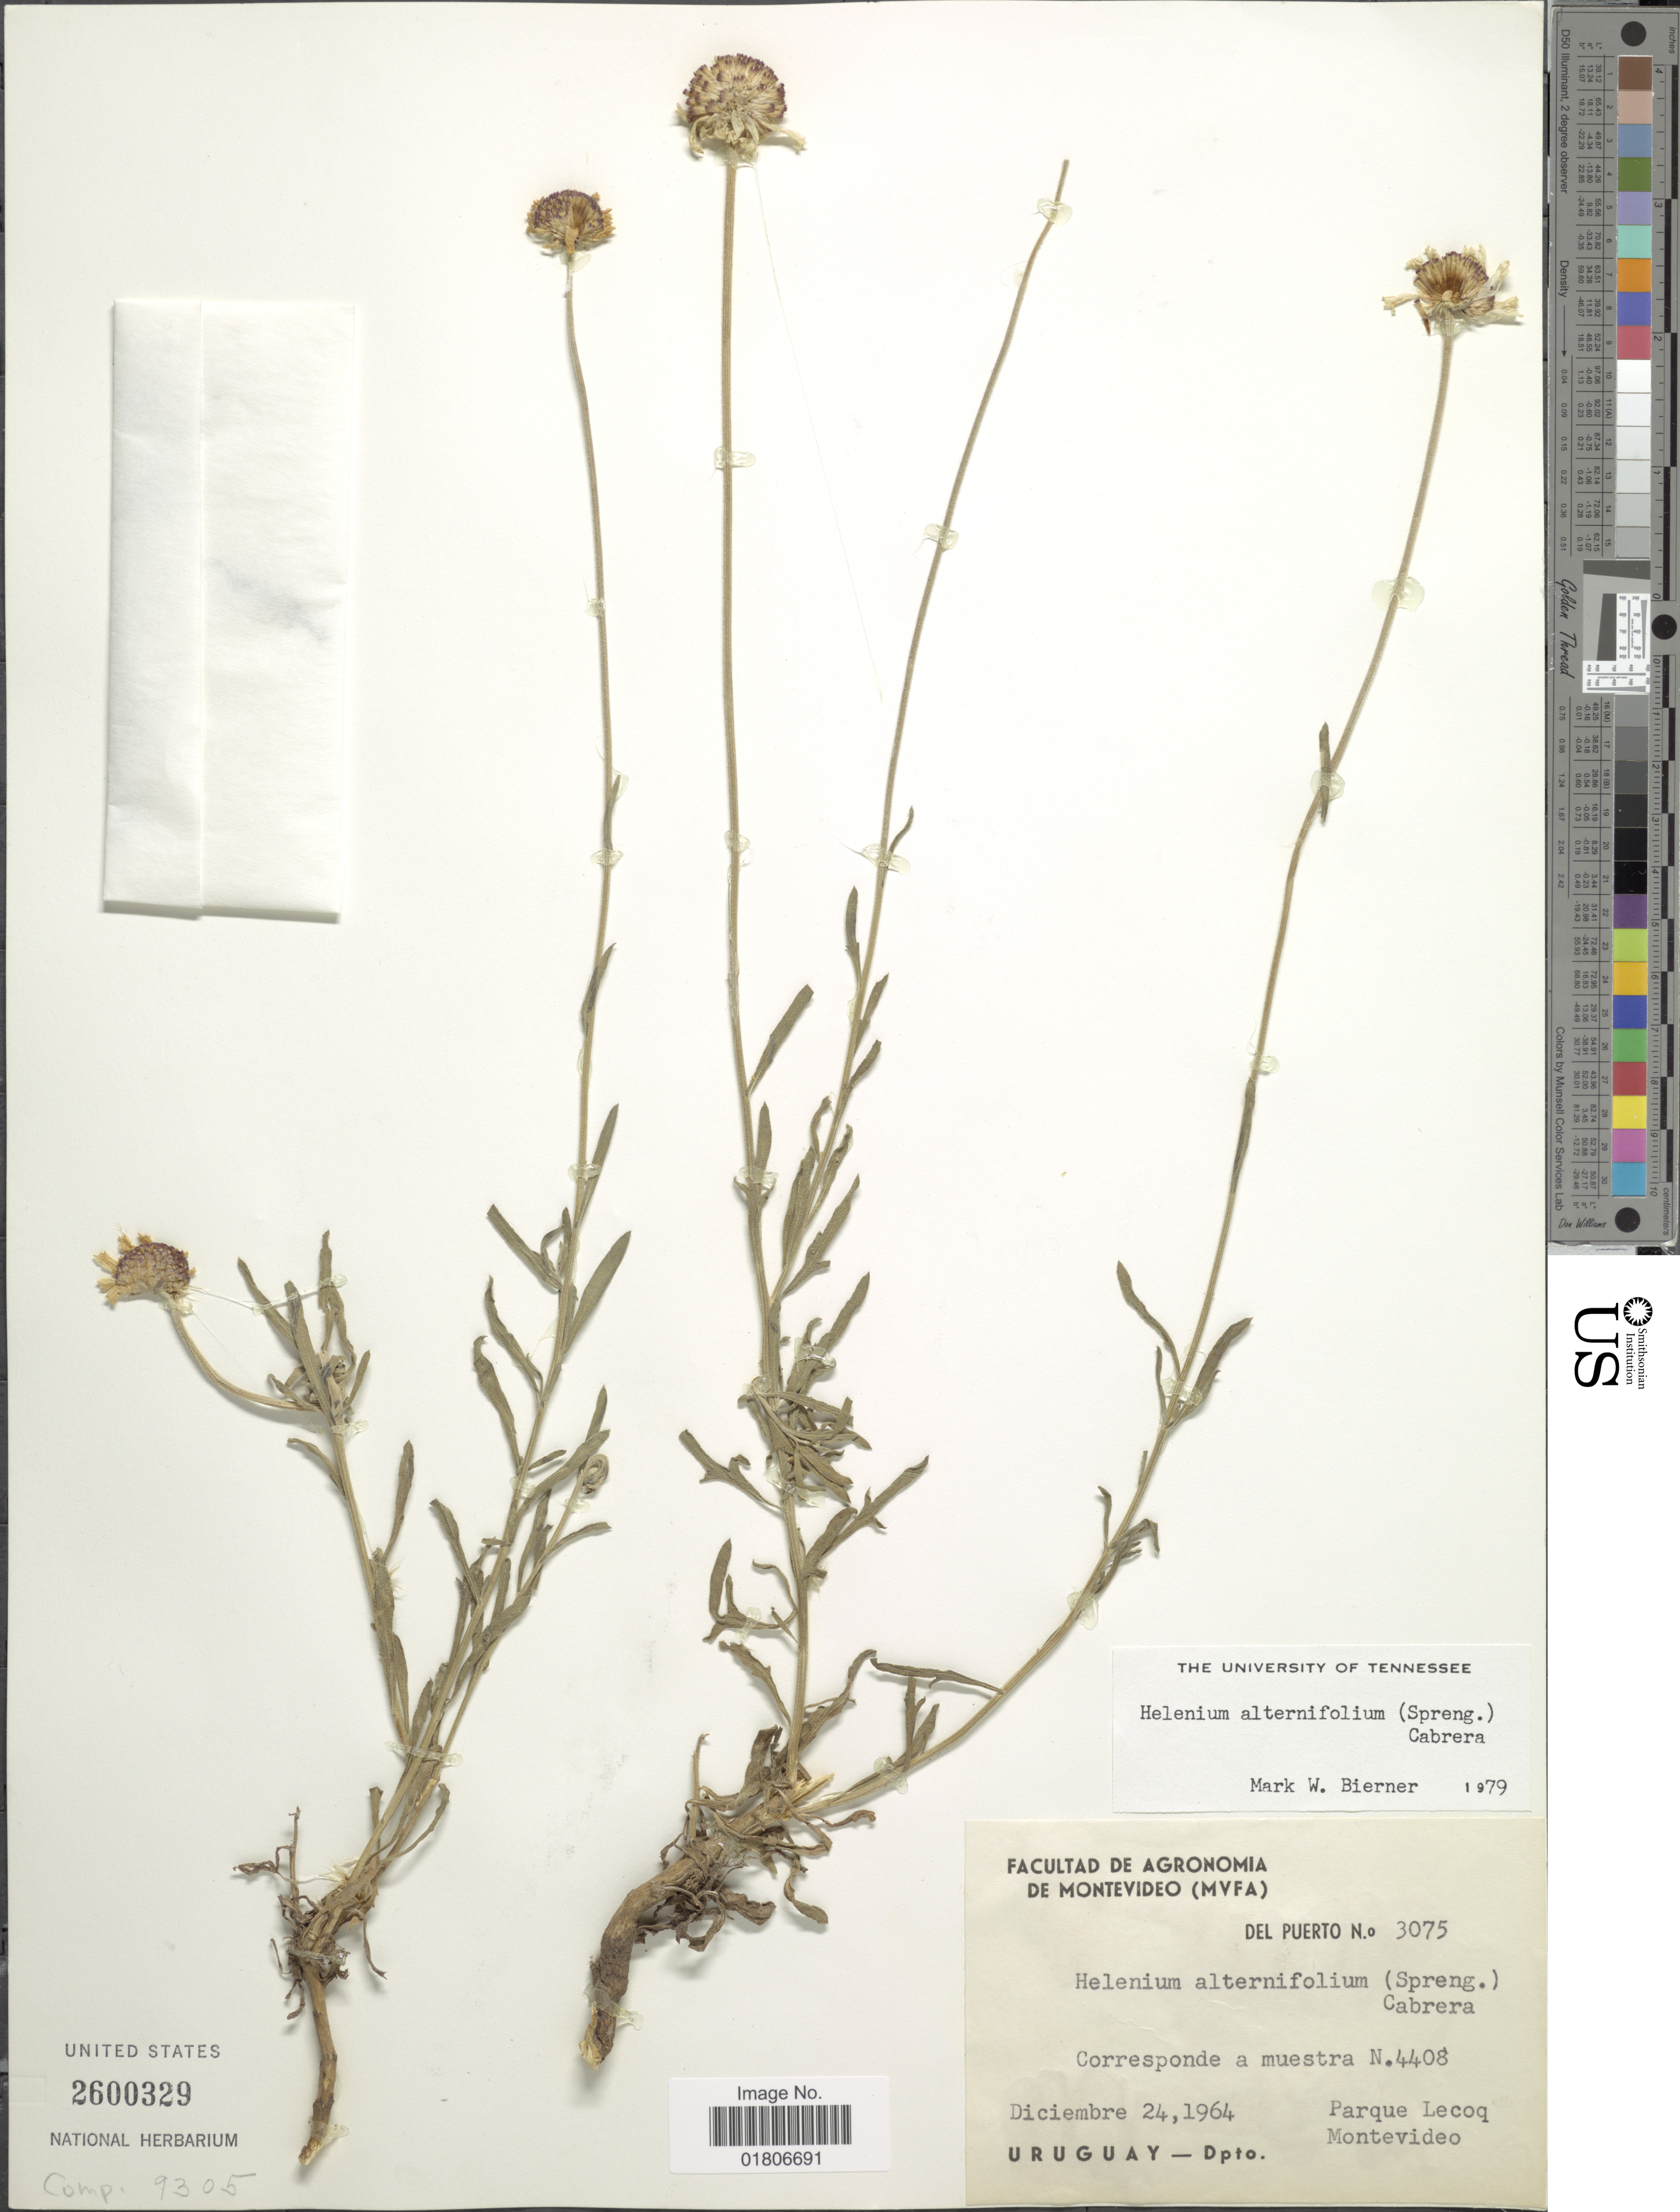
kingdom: Plantae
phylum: Tracheophyta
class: Magnoliopsida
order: Asterales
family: Asteraceae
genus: Helenium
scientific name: Helenium alternifolium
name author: (Spreng.) Cabrera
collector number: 4408/3075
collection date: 1964-12-24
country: Uruguay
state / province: Montevideo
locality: Parque Lecoq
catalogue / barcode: US 2600329